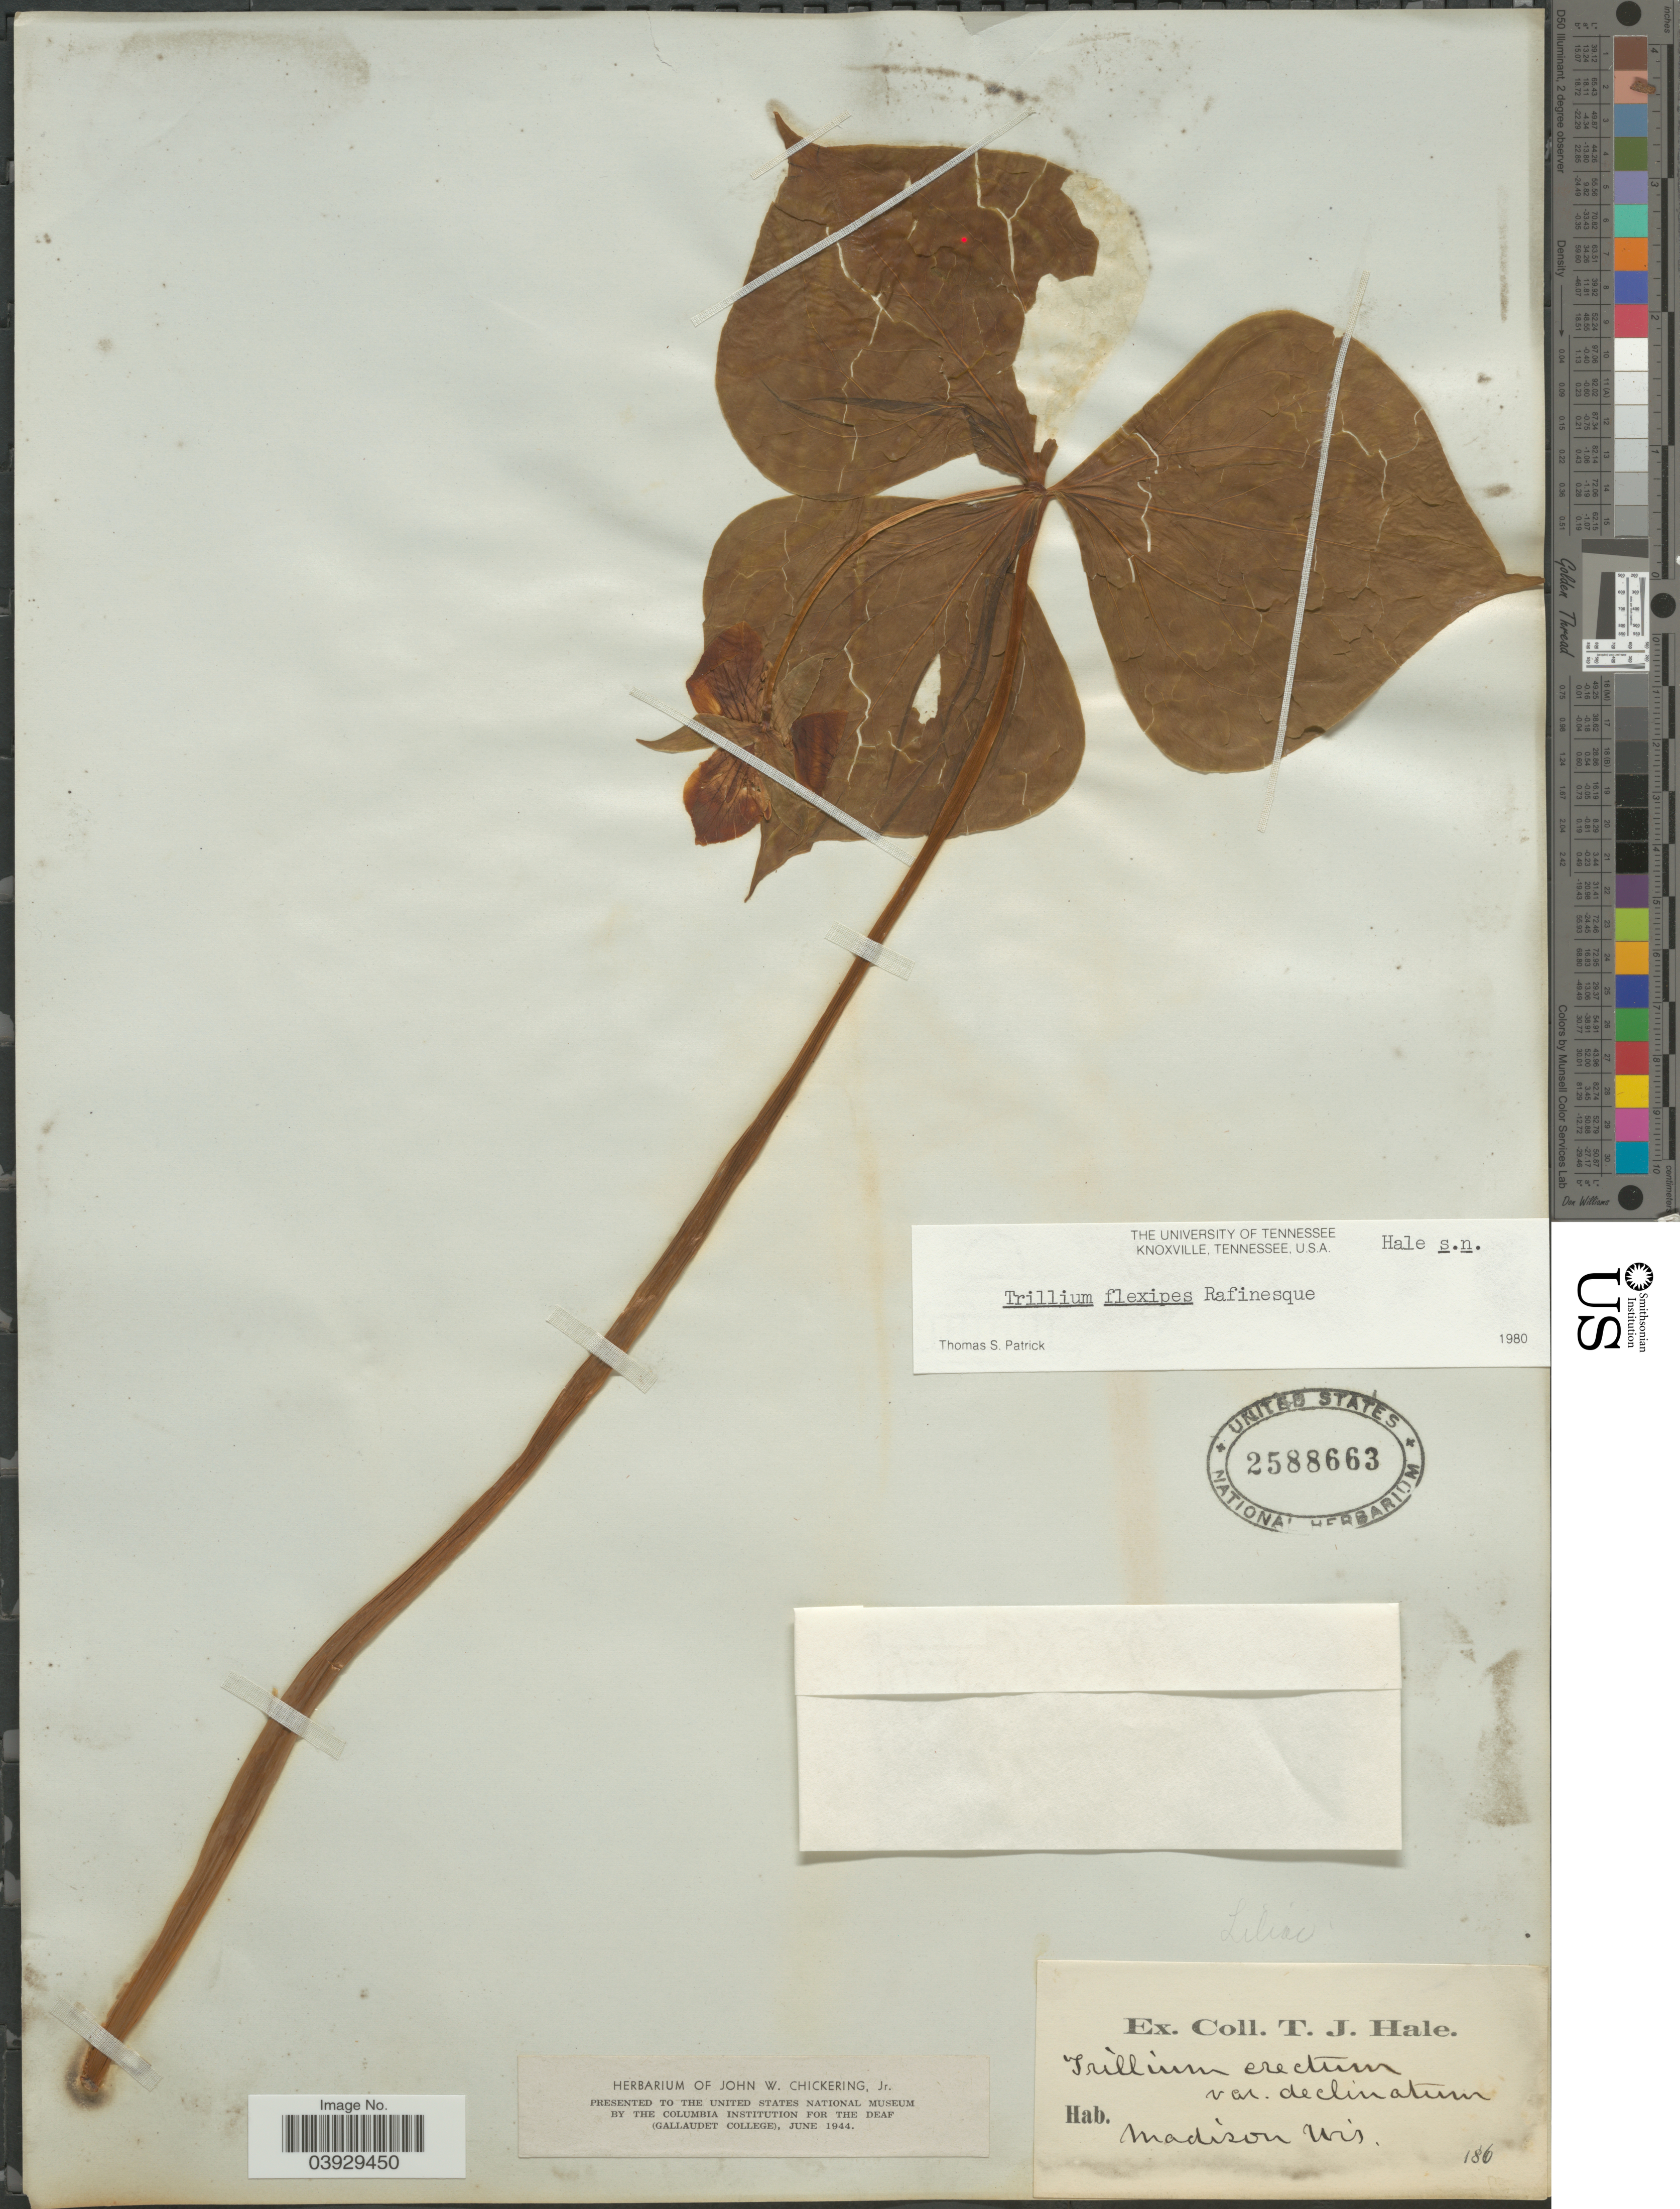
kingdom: Plantae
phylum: Tracheophyta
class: Liliopsida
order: Liliales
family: Melanthiaceae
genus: Trillium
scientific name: Trillium flexipes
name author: Raf.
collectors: T. Hale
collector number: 186*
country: United States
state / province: Wisconsin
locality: Madison.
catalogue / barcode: US 2588663